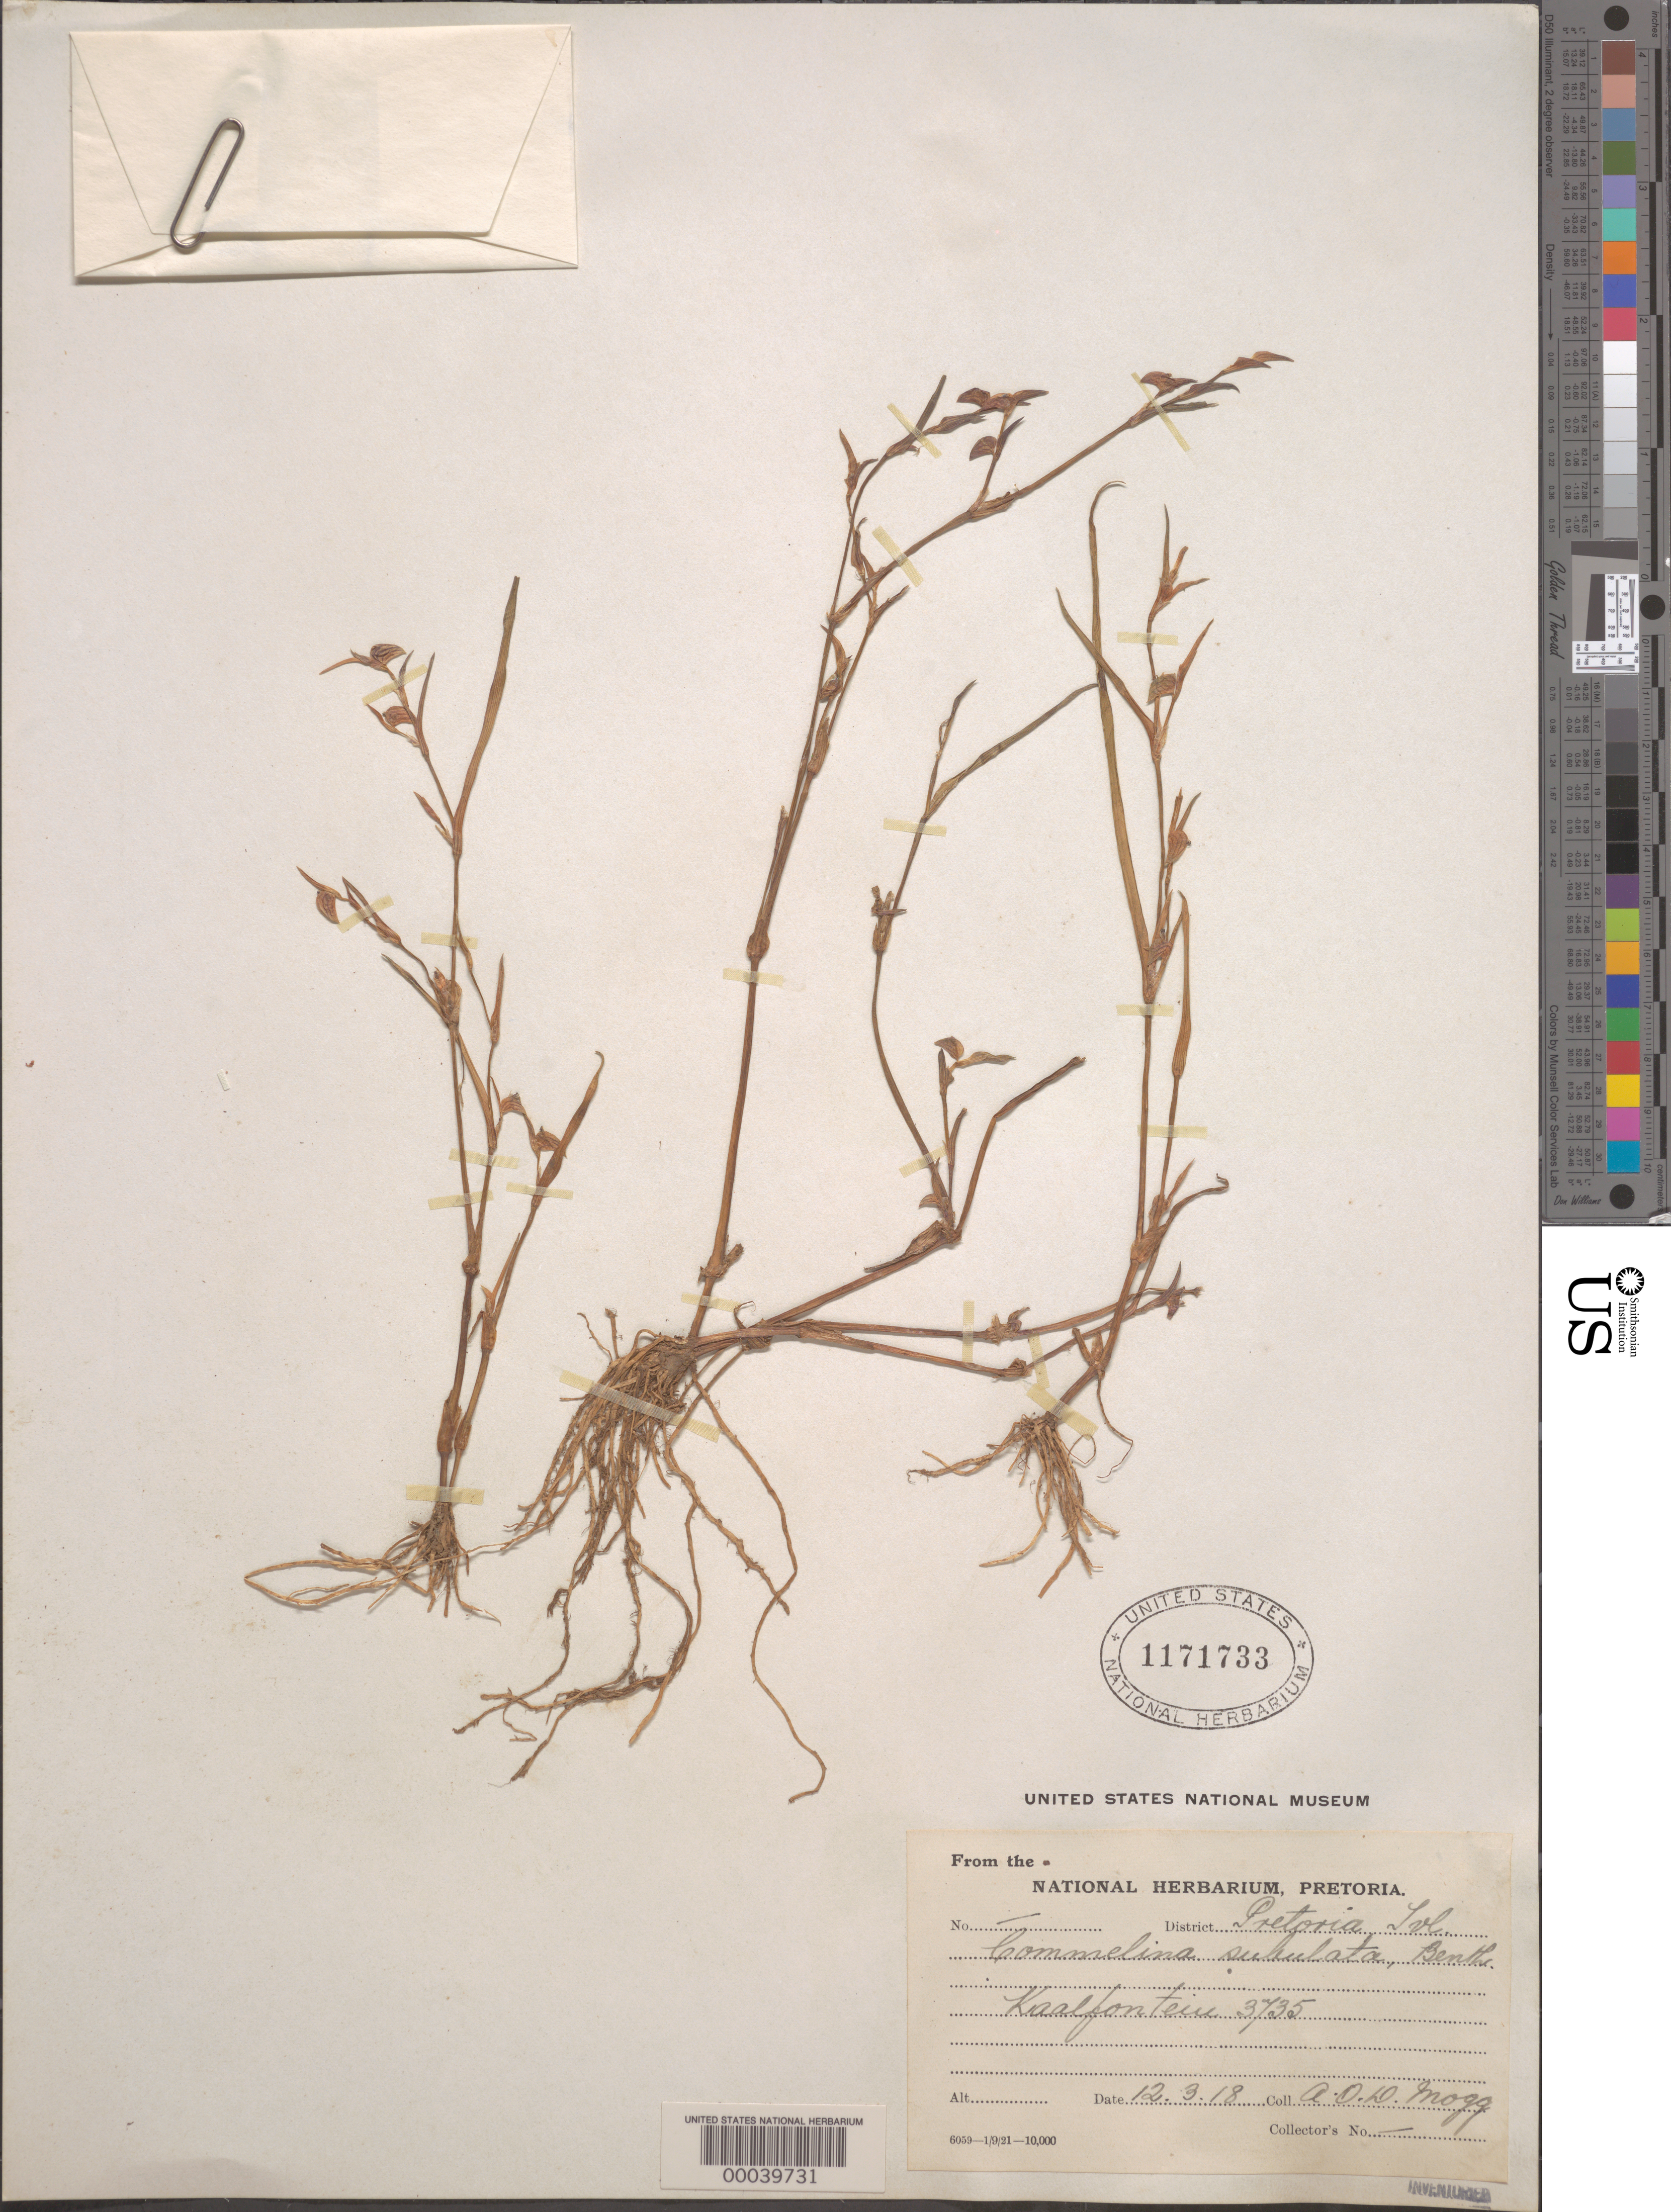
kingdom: Plantae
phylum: Tracheophyta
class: Liliopsida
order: Commelinales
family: Commelinaceae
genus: Commelina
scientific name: Commelina subulata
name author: Roth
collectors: A. O. Mogg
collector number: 3735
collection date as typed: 12 Mar 1918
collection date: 1918-03-12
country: South Africa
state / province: Gauteng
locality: Pretoria. Kaalfontein. Transvaal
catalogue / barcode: US 1171733